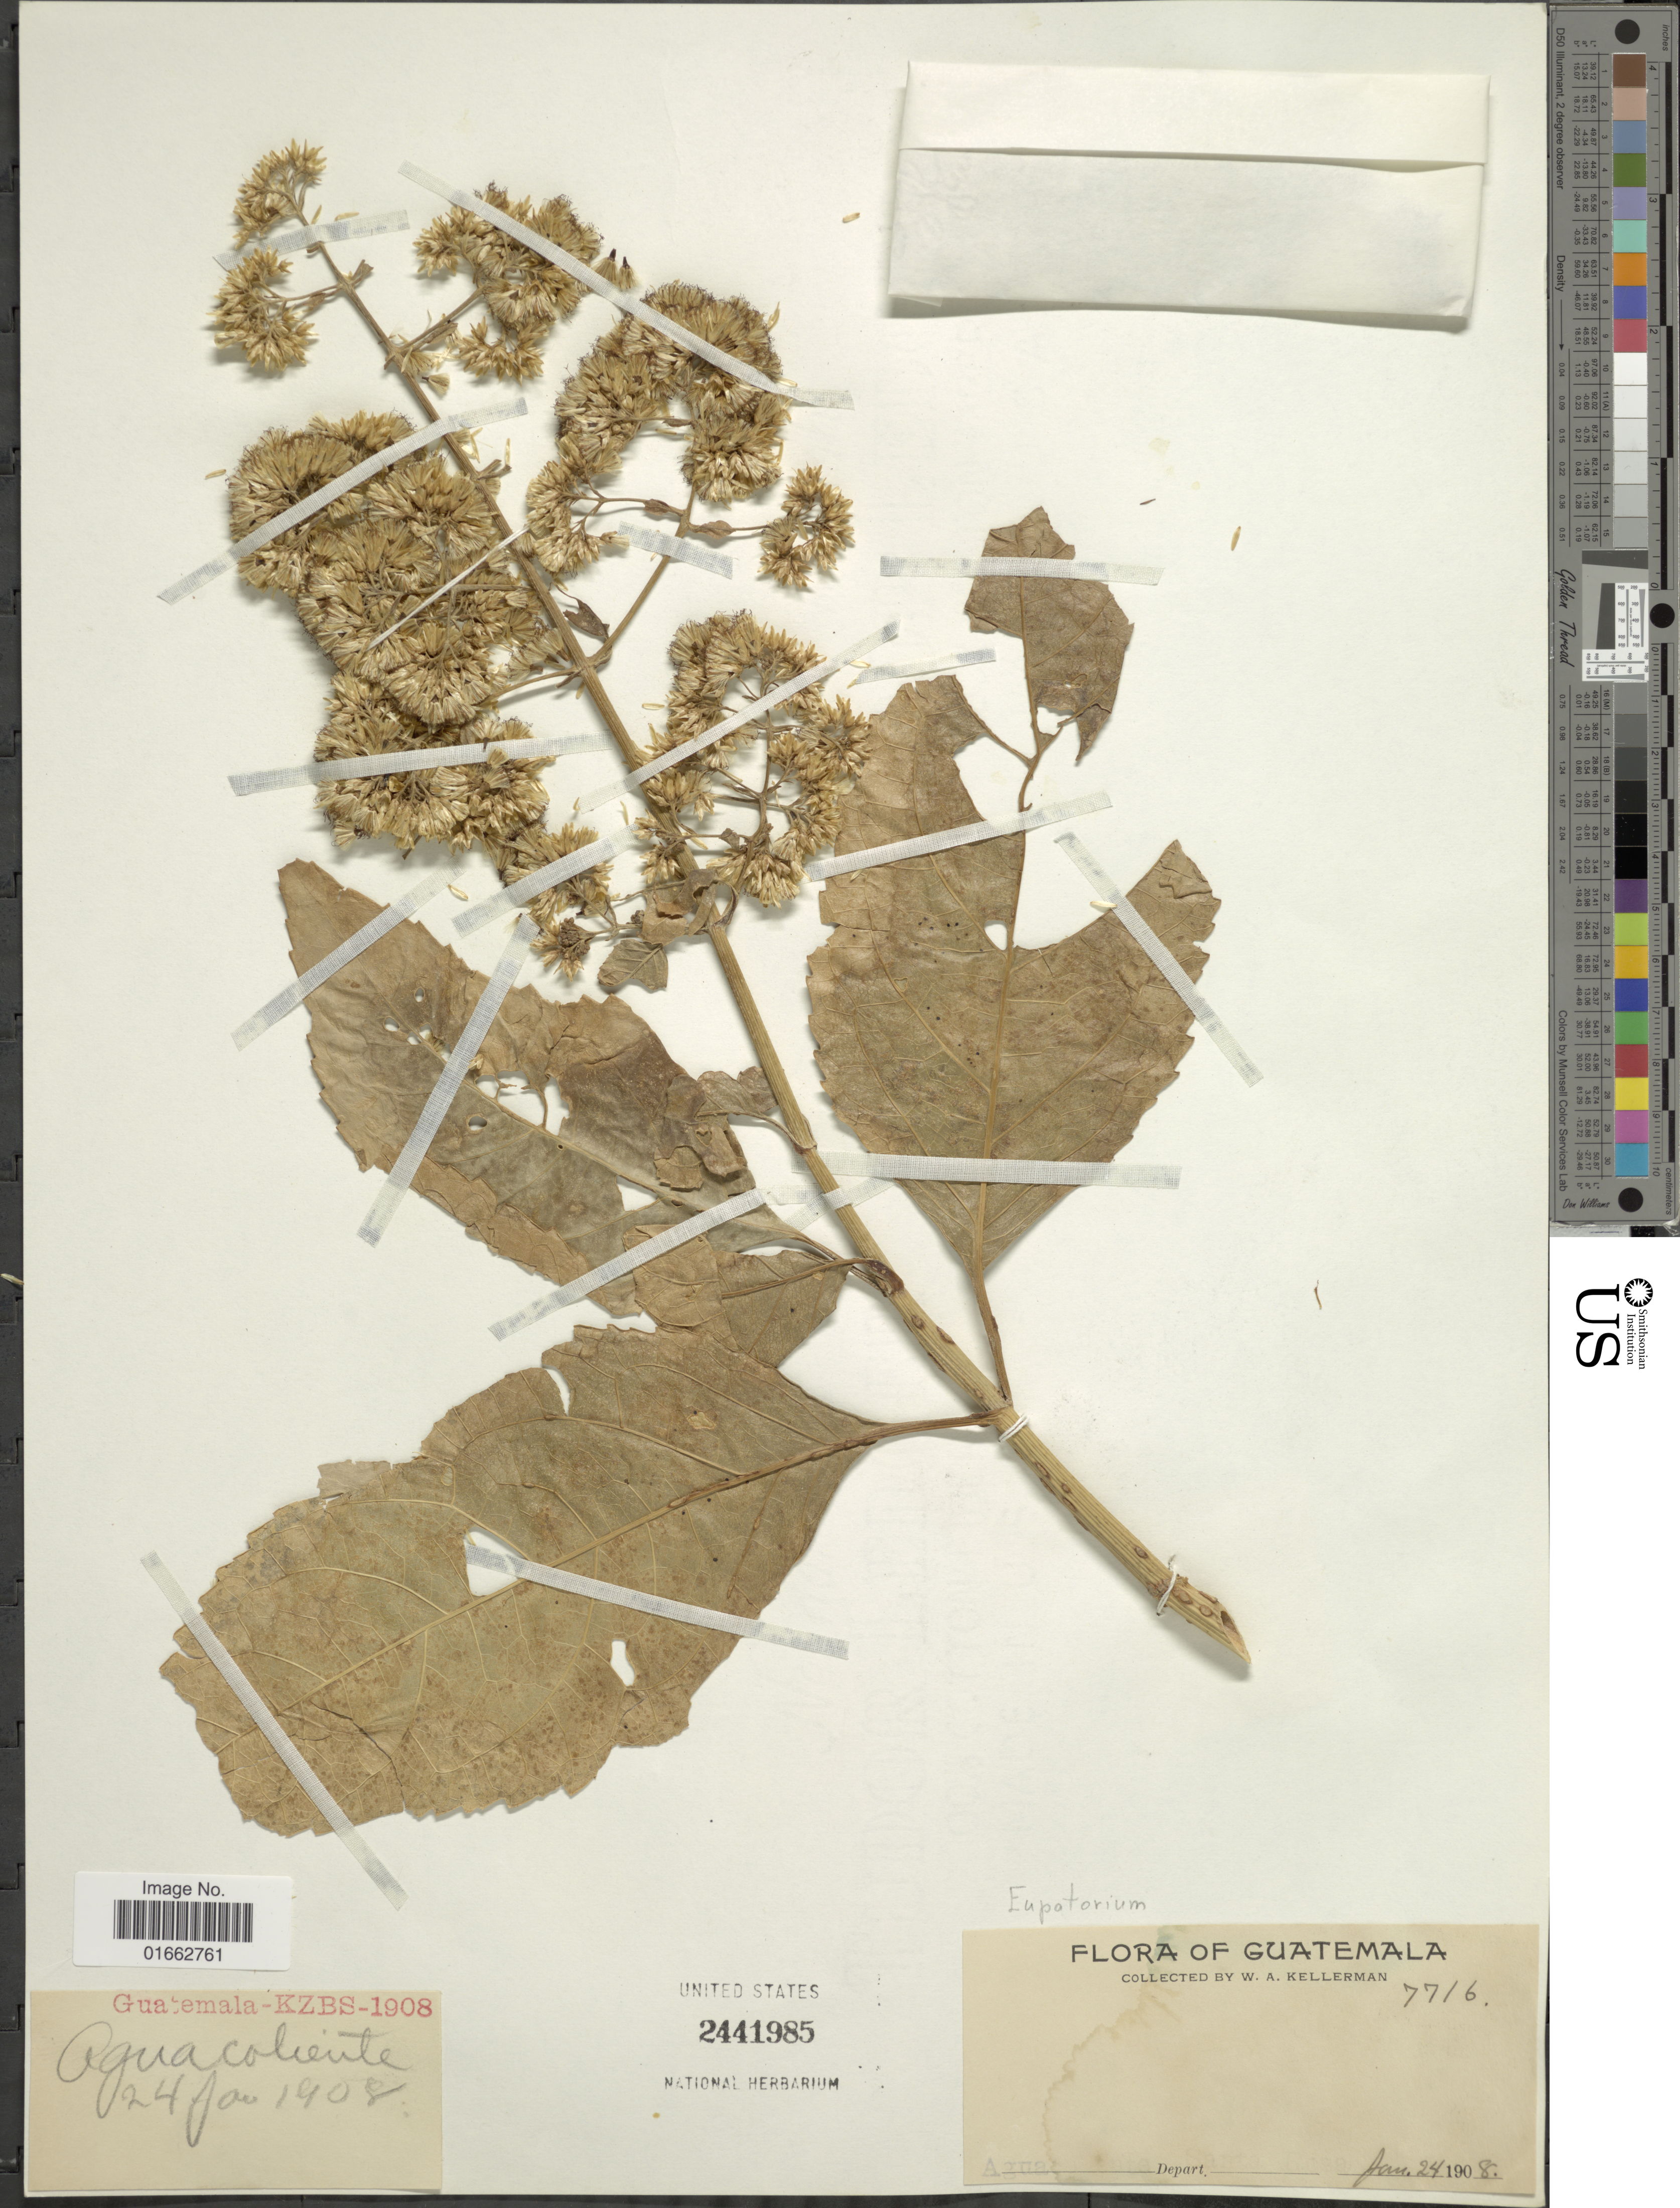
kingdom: Plantae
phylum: Tracheophyta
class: Magnoliopsida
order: Asterales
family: Asteraceae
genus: Critonia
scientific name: Critonia morifolia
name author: (Mill.) R.M. King & H. Rob.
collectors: W. Kellerman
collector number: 7716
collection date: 1908-01-24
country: Guatemala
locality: KZBS, Aguacoliente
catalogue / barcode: US 2441985